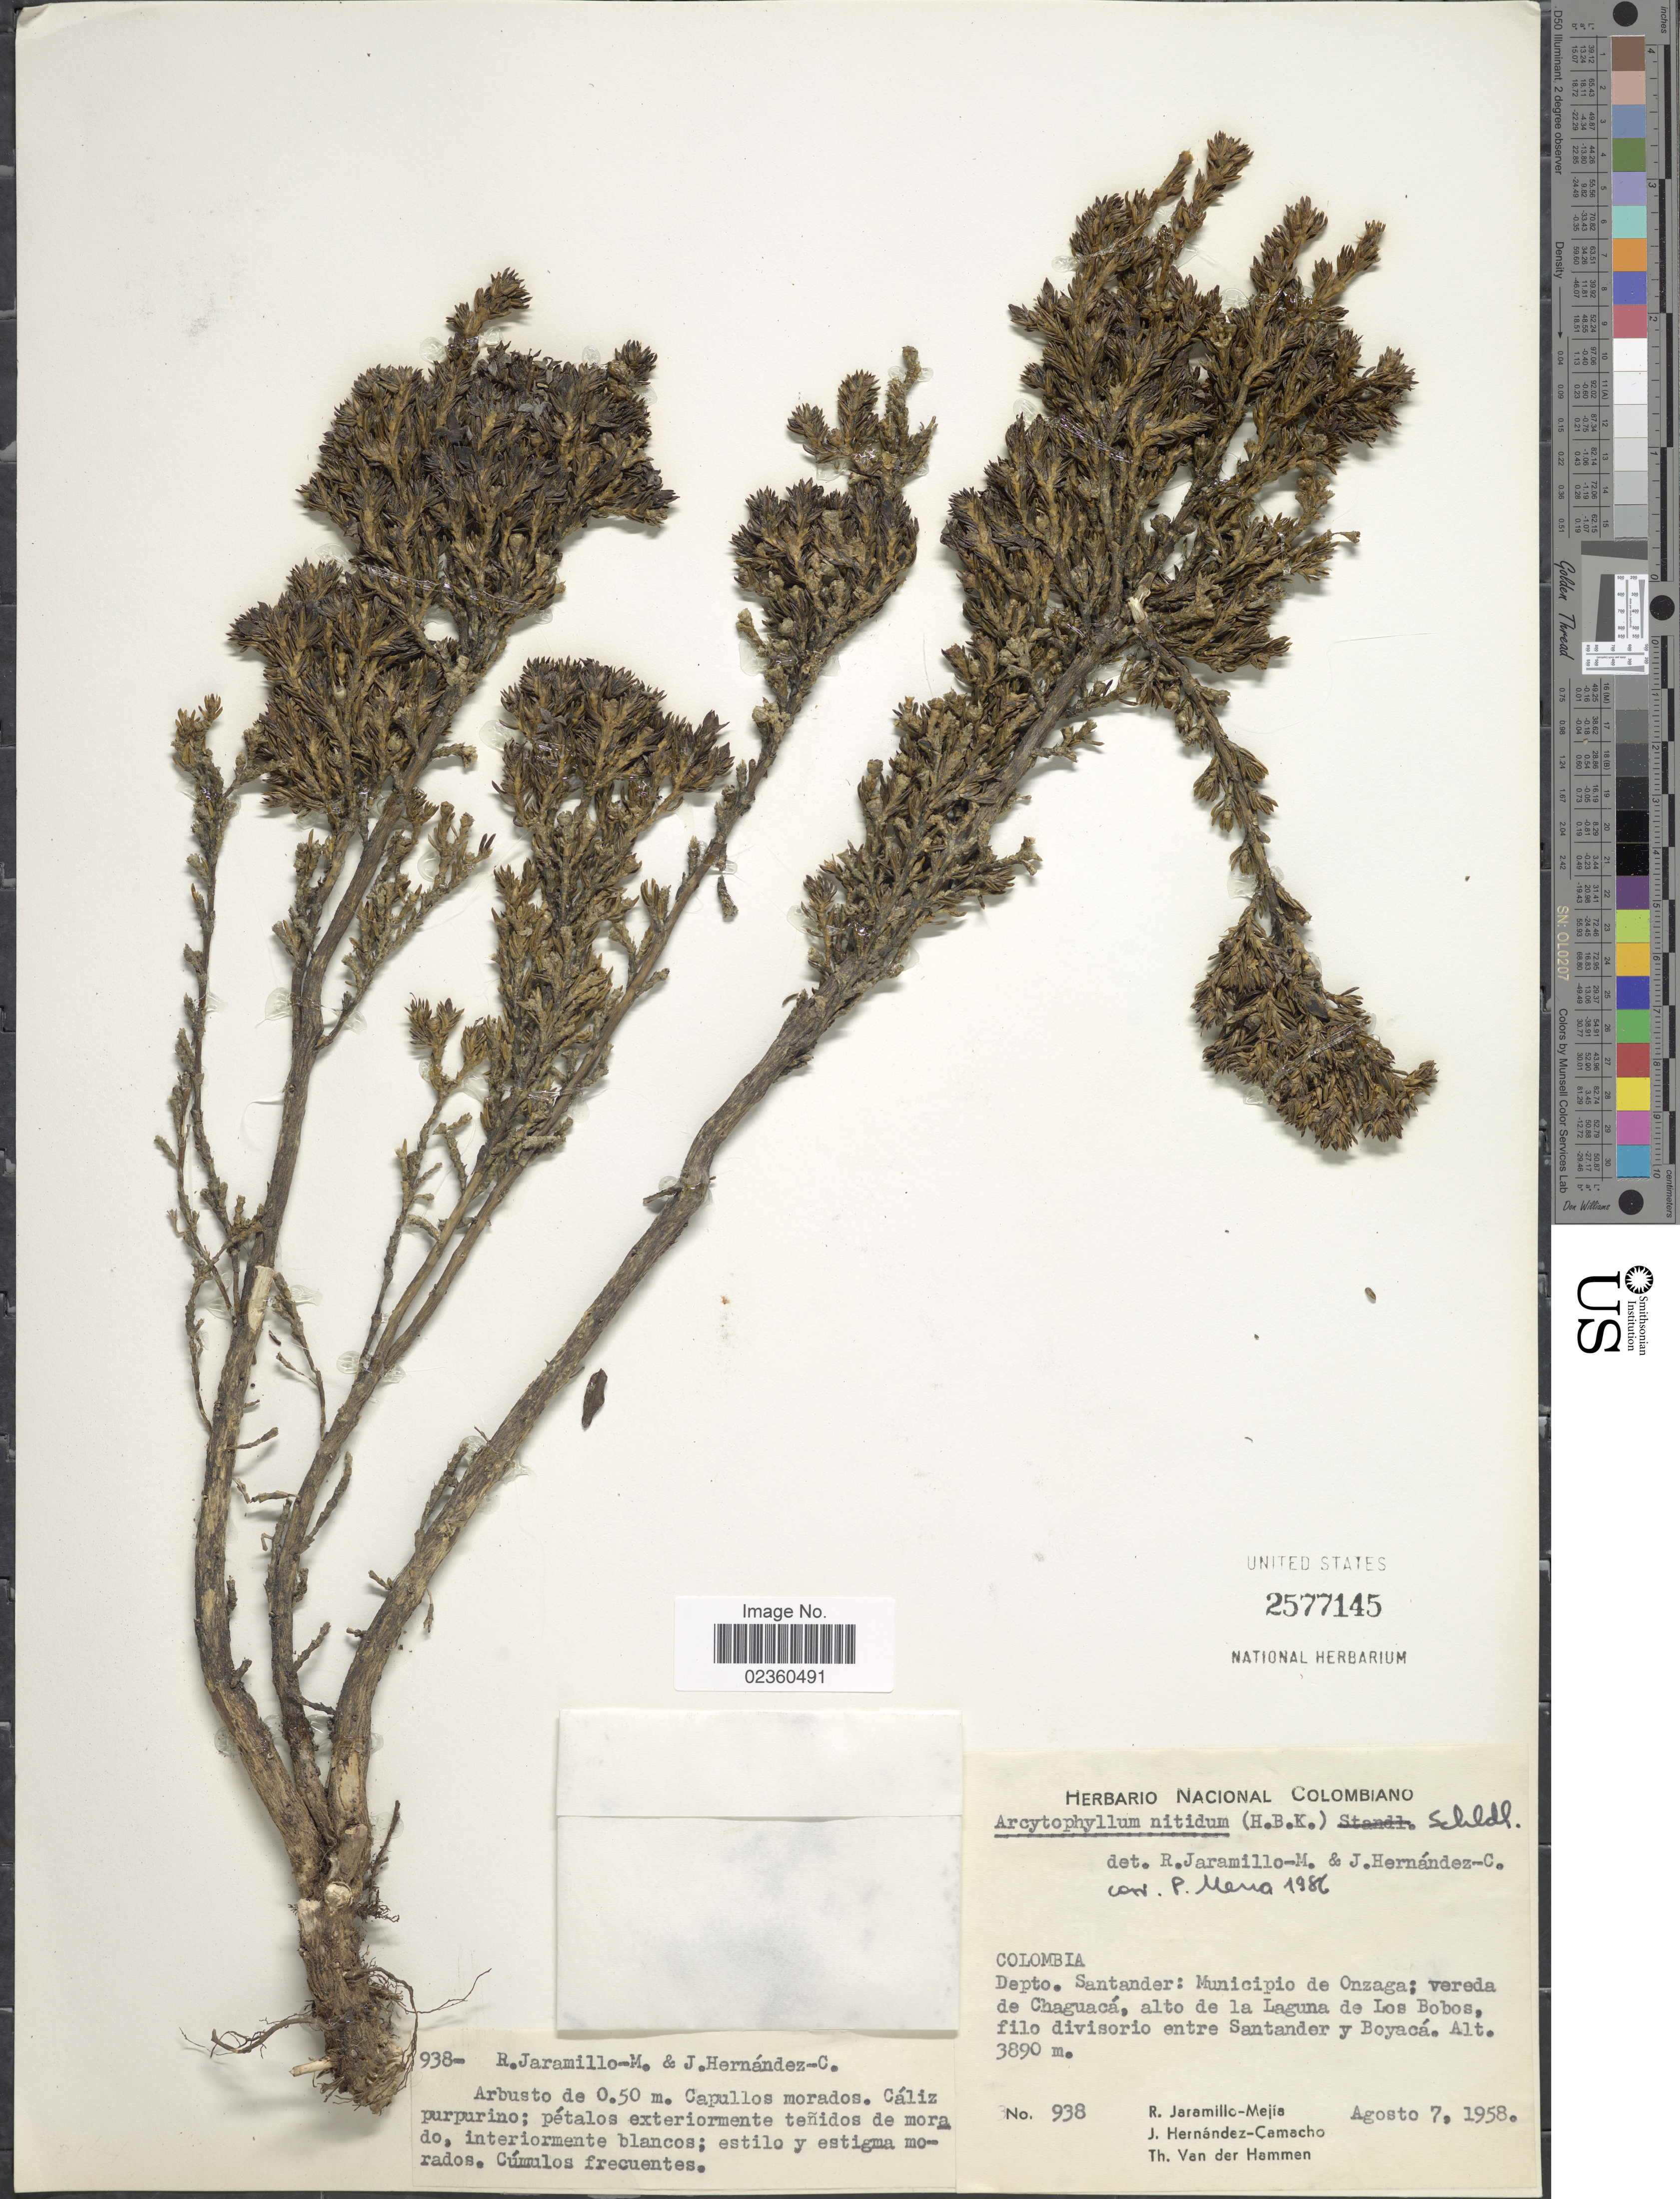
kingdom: Plantae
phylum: Tracheophyta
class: Magnoliopsida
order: Gentianales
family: Rubiaceae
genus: Arcytophyllum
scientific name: Arcytophyllum nitidum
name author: (Kunth) Schltdl.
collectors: R. Jaramillo M., J. Hernández-Camacho & T. Van der Hammen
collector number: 938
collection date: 1958-08-07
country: Colombia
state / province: Santander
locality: Dept. Santander: Municipio de Onzaga: vereda de Chaguacá, alto de la Laguna de Los Bobos, filo divisorio entre Santander y Boyacá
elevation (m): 3890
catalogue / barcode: US 2577145